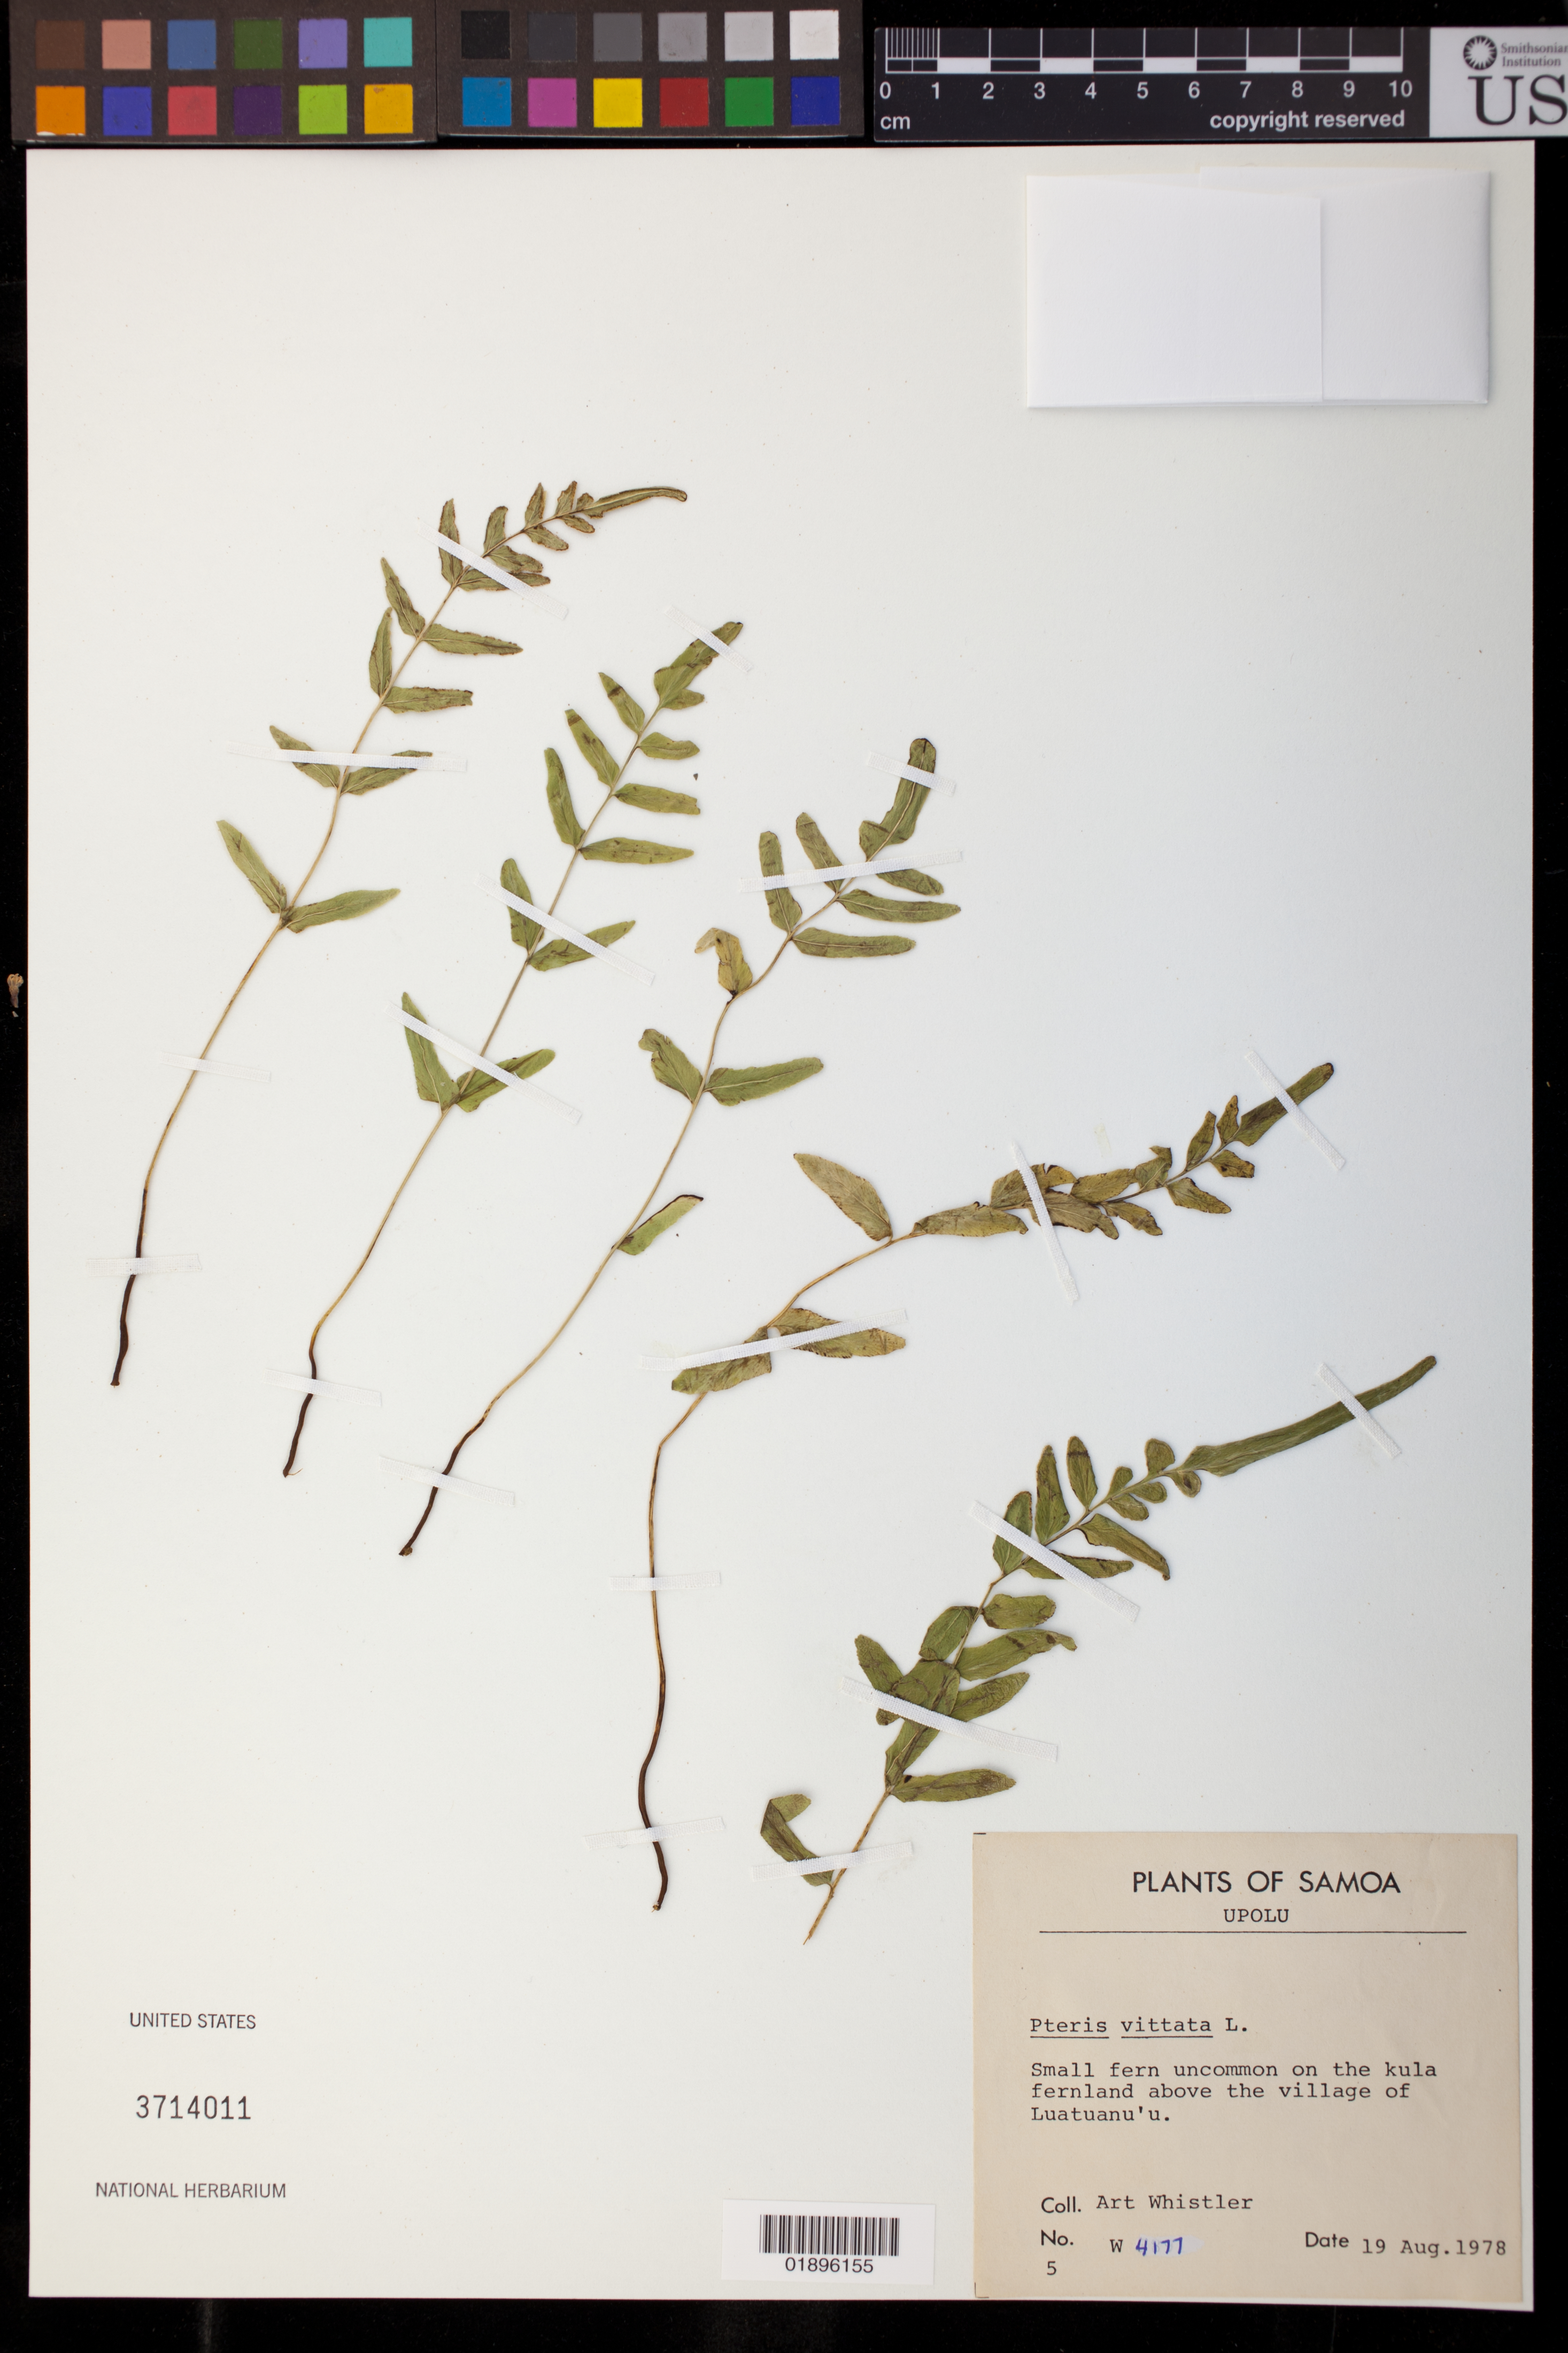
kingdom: Plantae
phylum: Tracheophyta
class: Polypodiopsida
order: Polypodiales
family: Pteridaceae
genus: Pteris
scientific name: Pteris vittata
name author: L.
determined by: Wagner, W. L., (BOT), Smithsonian Institution - National Museum of Natural History (UNITED STATES)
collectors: A. Whistler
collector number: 4177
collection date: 1978-08-19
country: Samoa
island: Upolu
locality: above the village of Luatuanu'u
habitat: fernland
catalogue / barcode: US 3714011